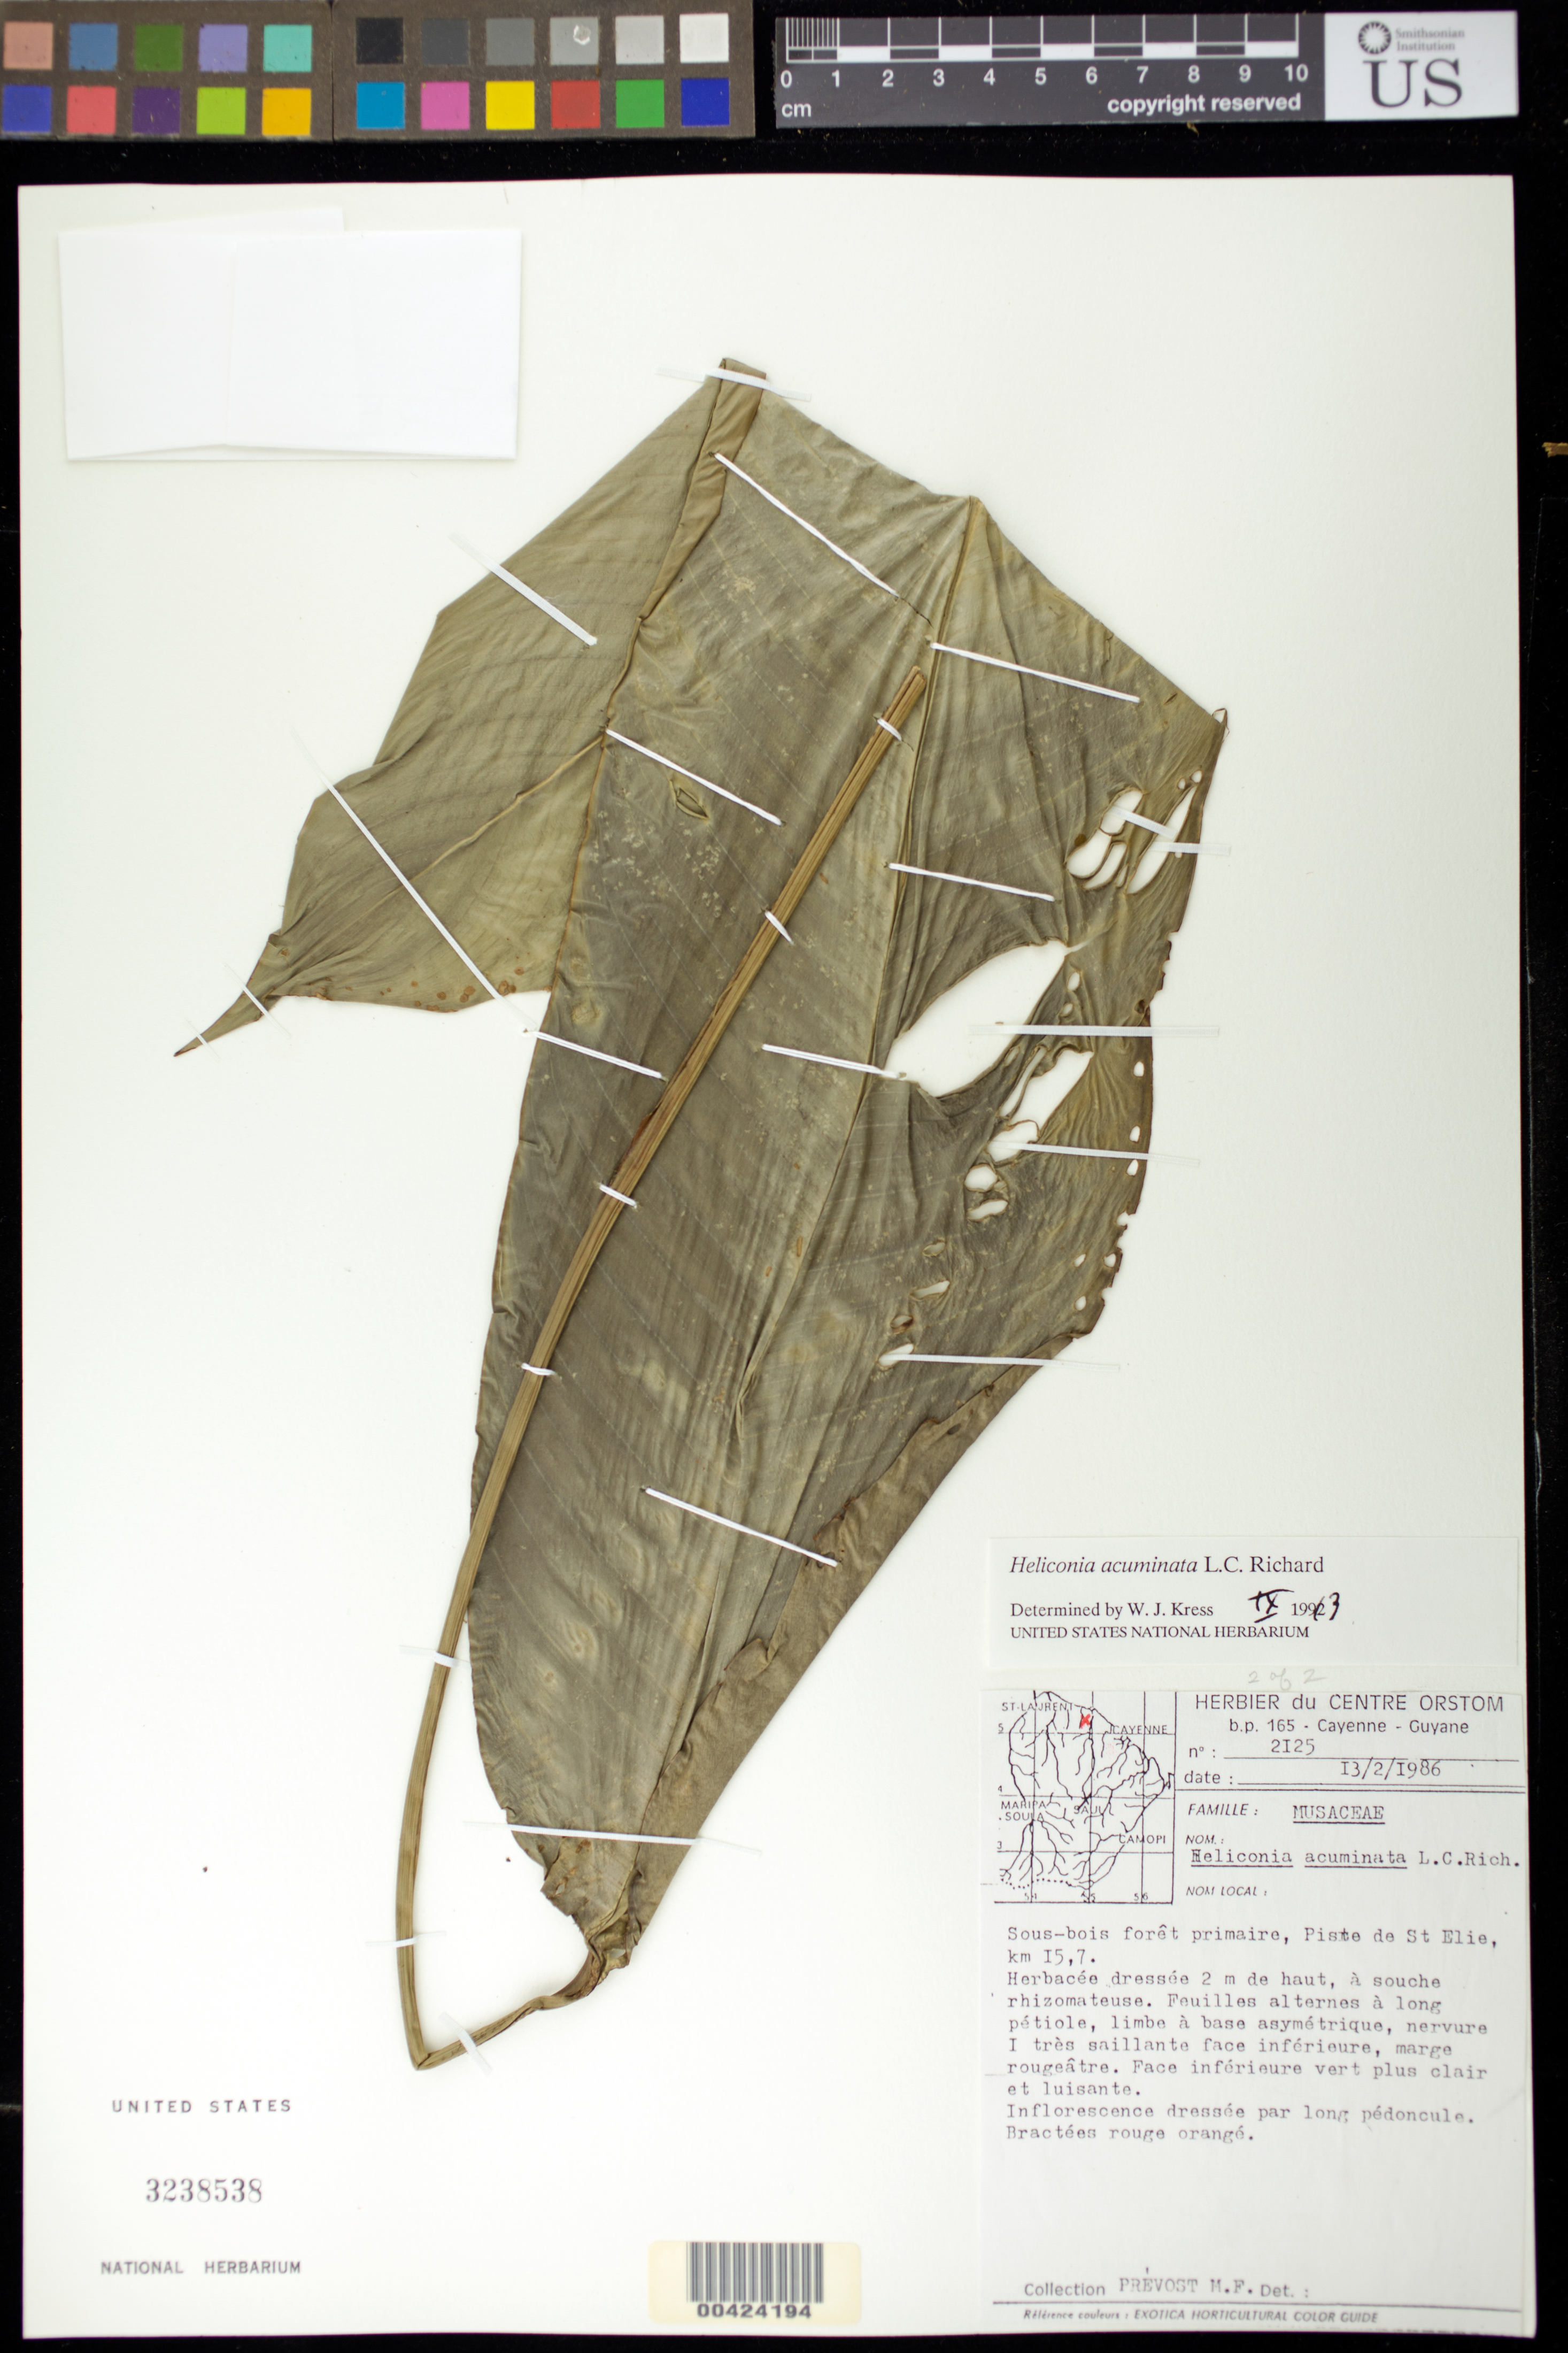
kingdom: Plantae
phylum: Tracheophyta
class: Liliopsida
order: Zingiberales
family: Heliconiaceae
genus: Heliconia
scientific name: Heliconia acuminata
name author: A. Rich.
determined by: Kress, W. J., (US), Smithsonian Institution - National Museum of Natural History (UNITED STATES)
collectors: M.-F. Prévost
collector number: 2125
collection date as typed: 13 Feb 1986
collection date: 1986-02-13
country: French Guiana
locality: Piste de saint elie, km 15.7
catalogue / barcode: US 3238538